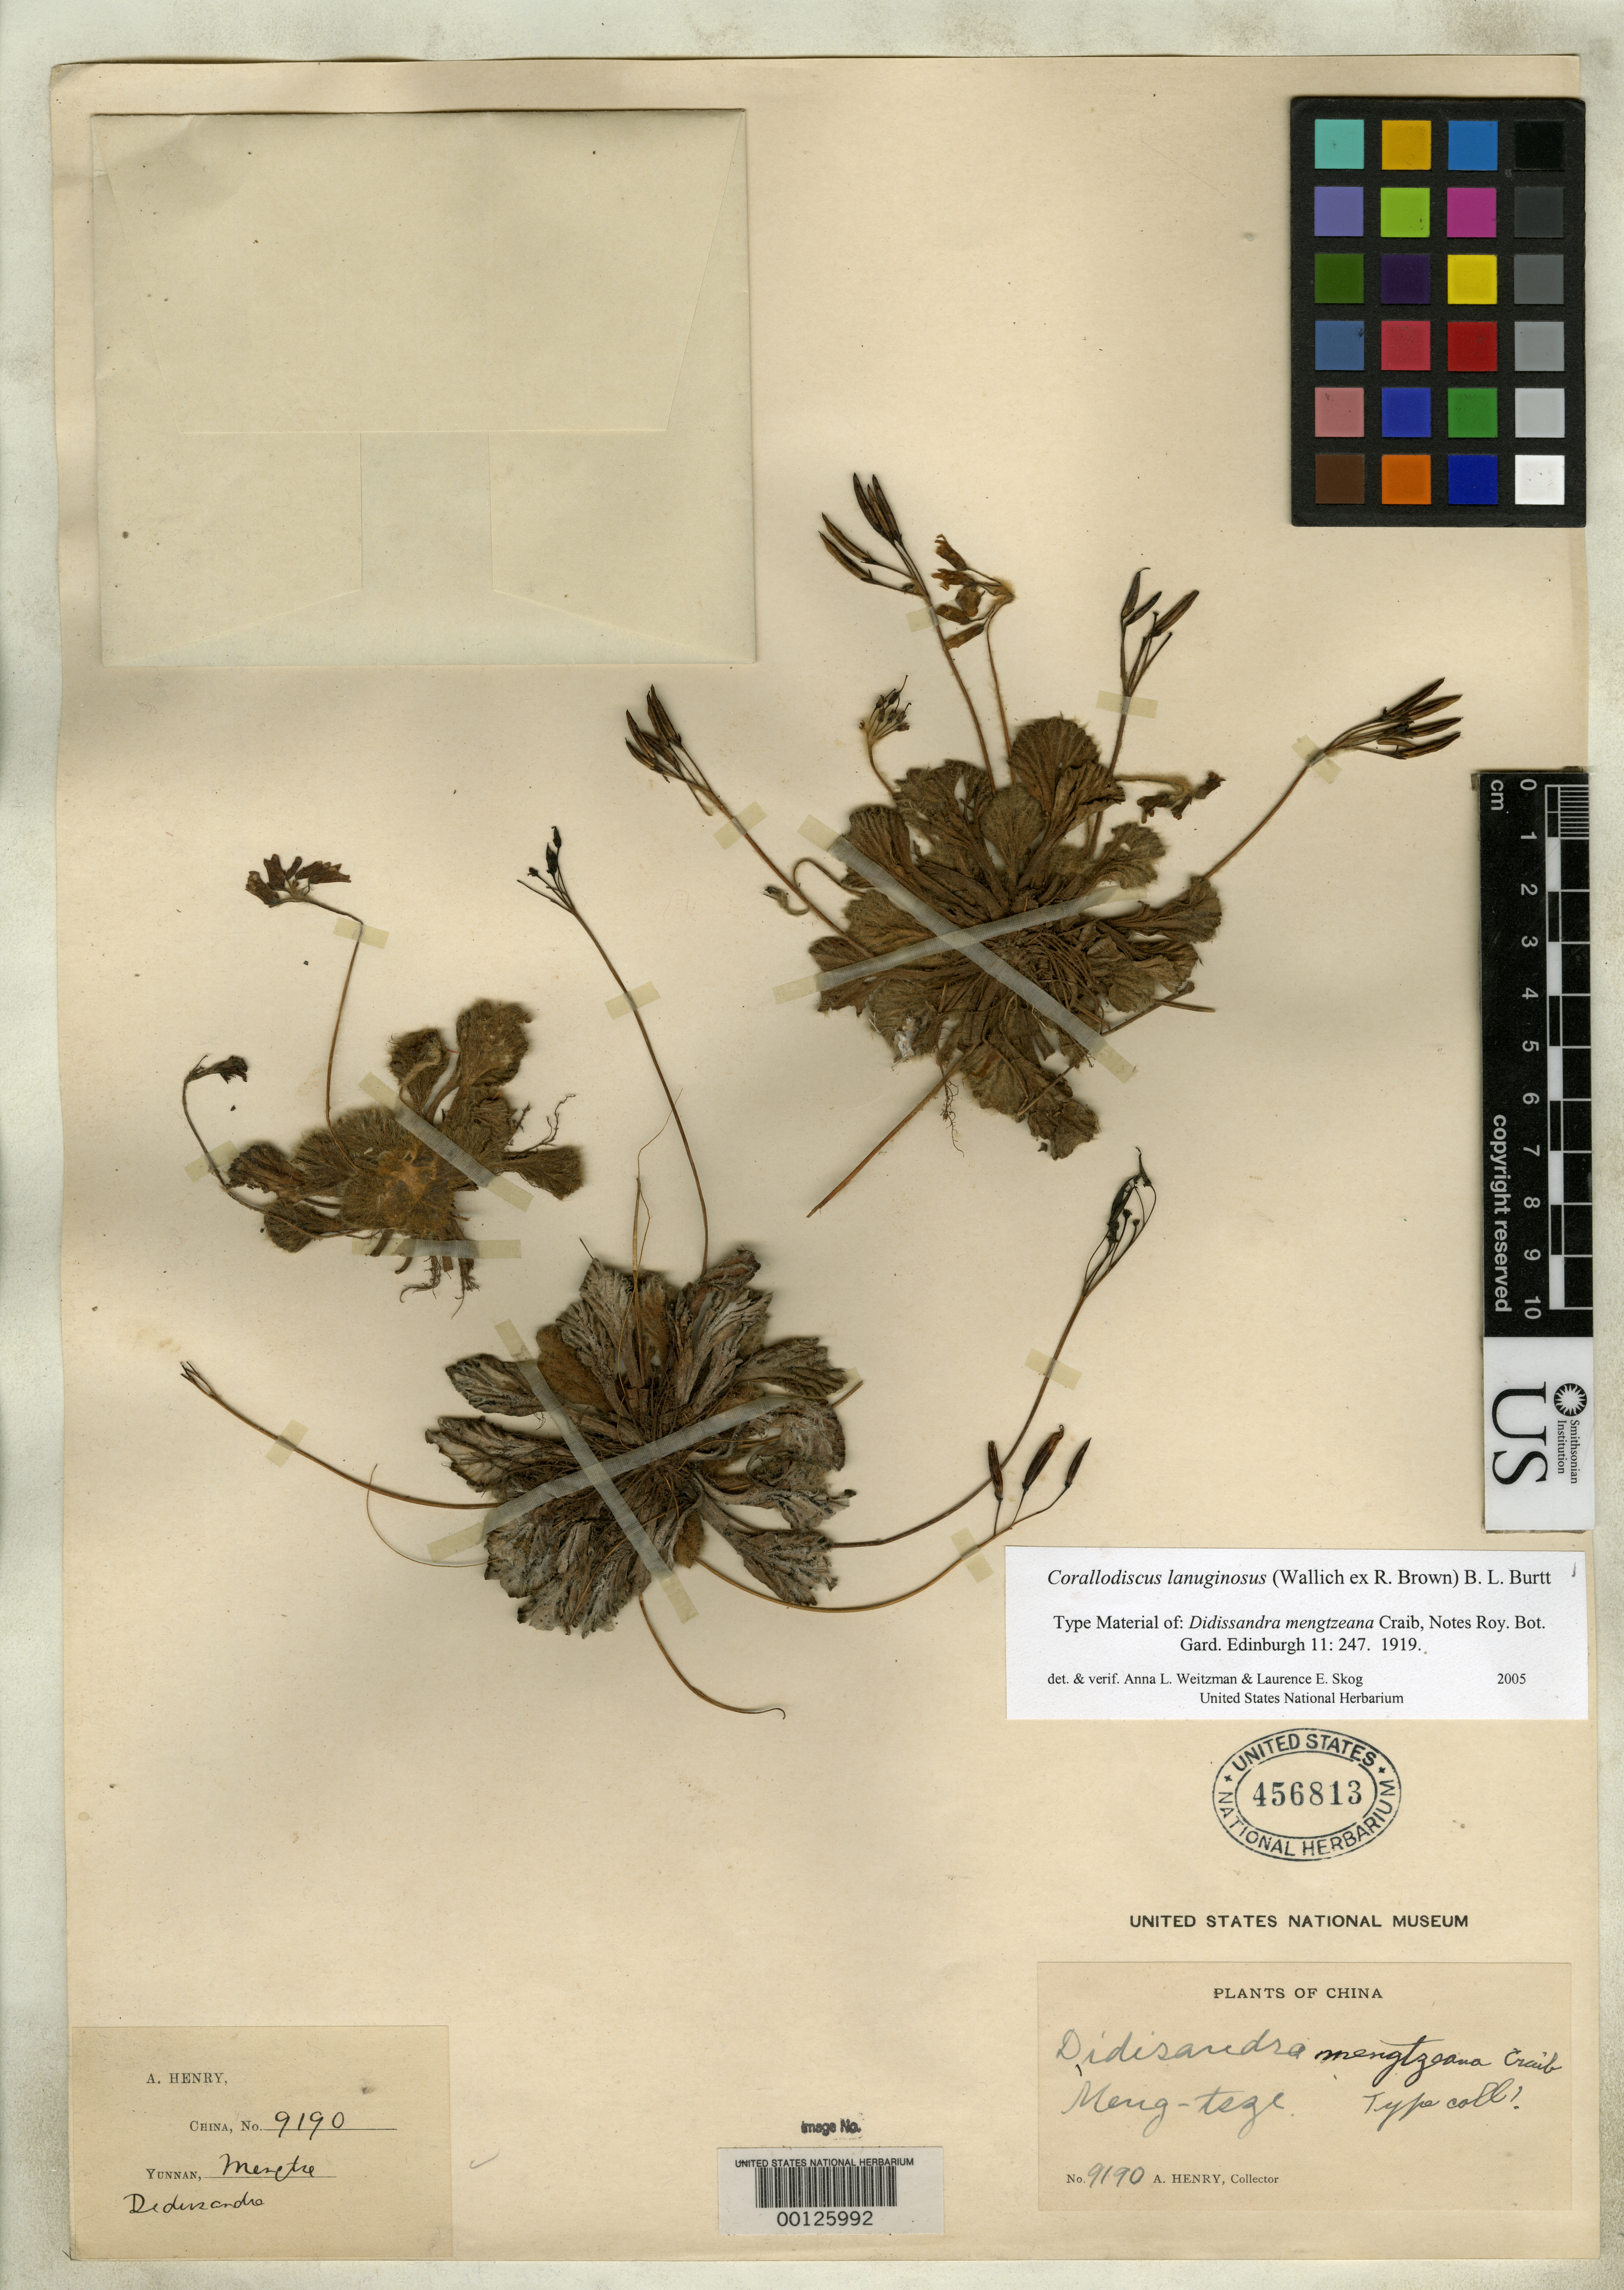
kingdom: Plantae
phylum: Tracheophyta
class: Magnoliopsida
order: Lamiales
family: Gesneriaceae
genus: Didissandra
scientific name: Didissandra mengtzeana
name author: Craib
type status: Type Material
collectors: A. Henry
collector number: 9190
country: China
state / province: Yunnan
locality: Mengtze.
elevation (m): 0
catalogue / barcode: US 456813